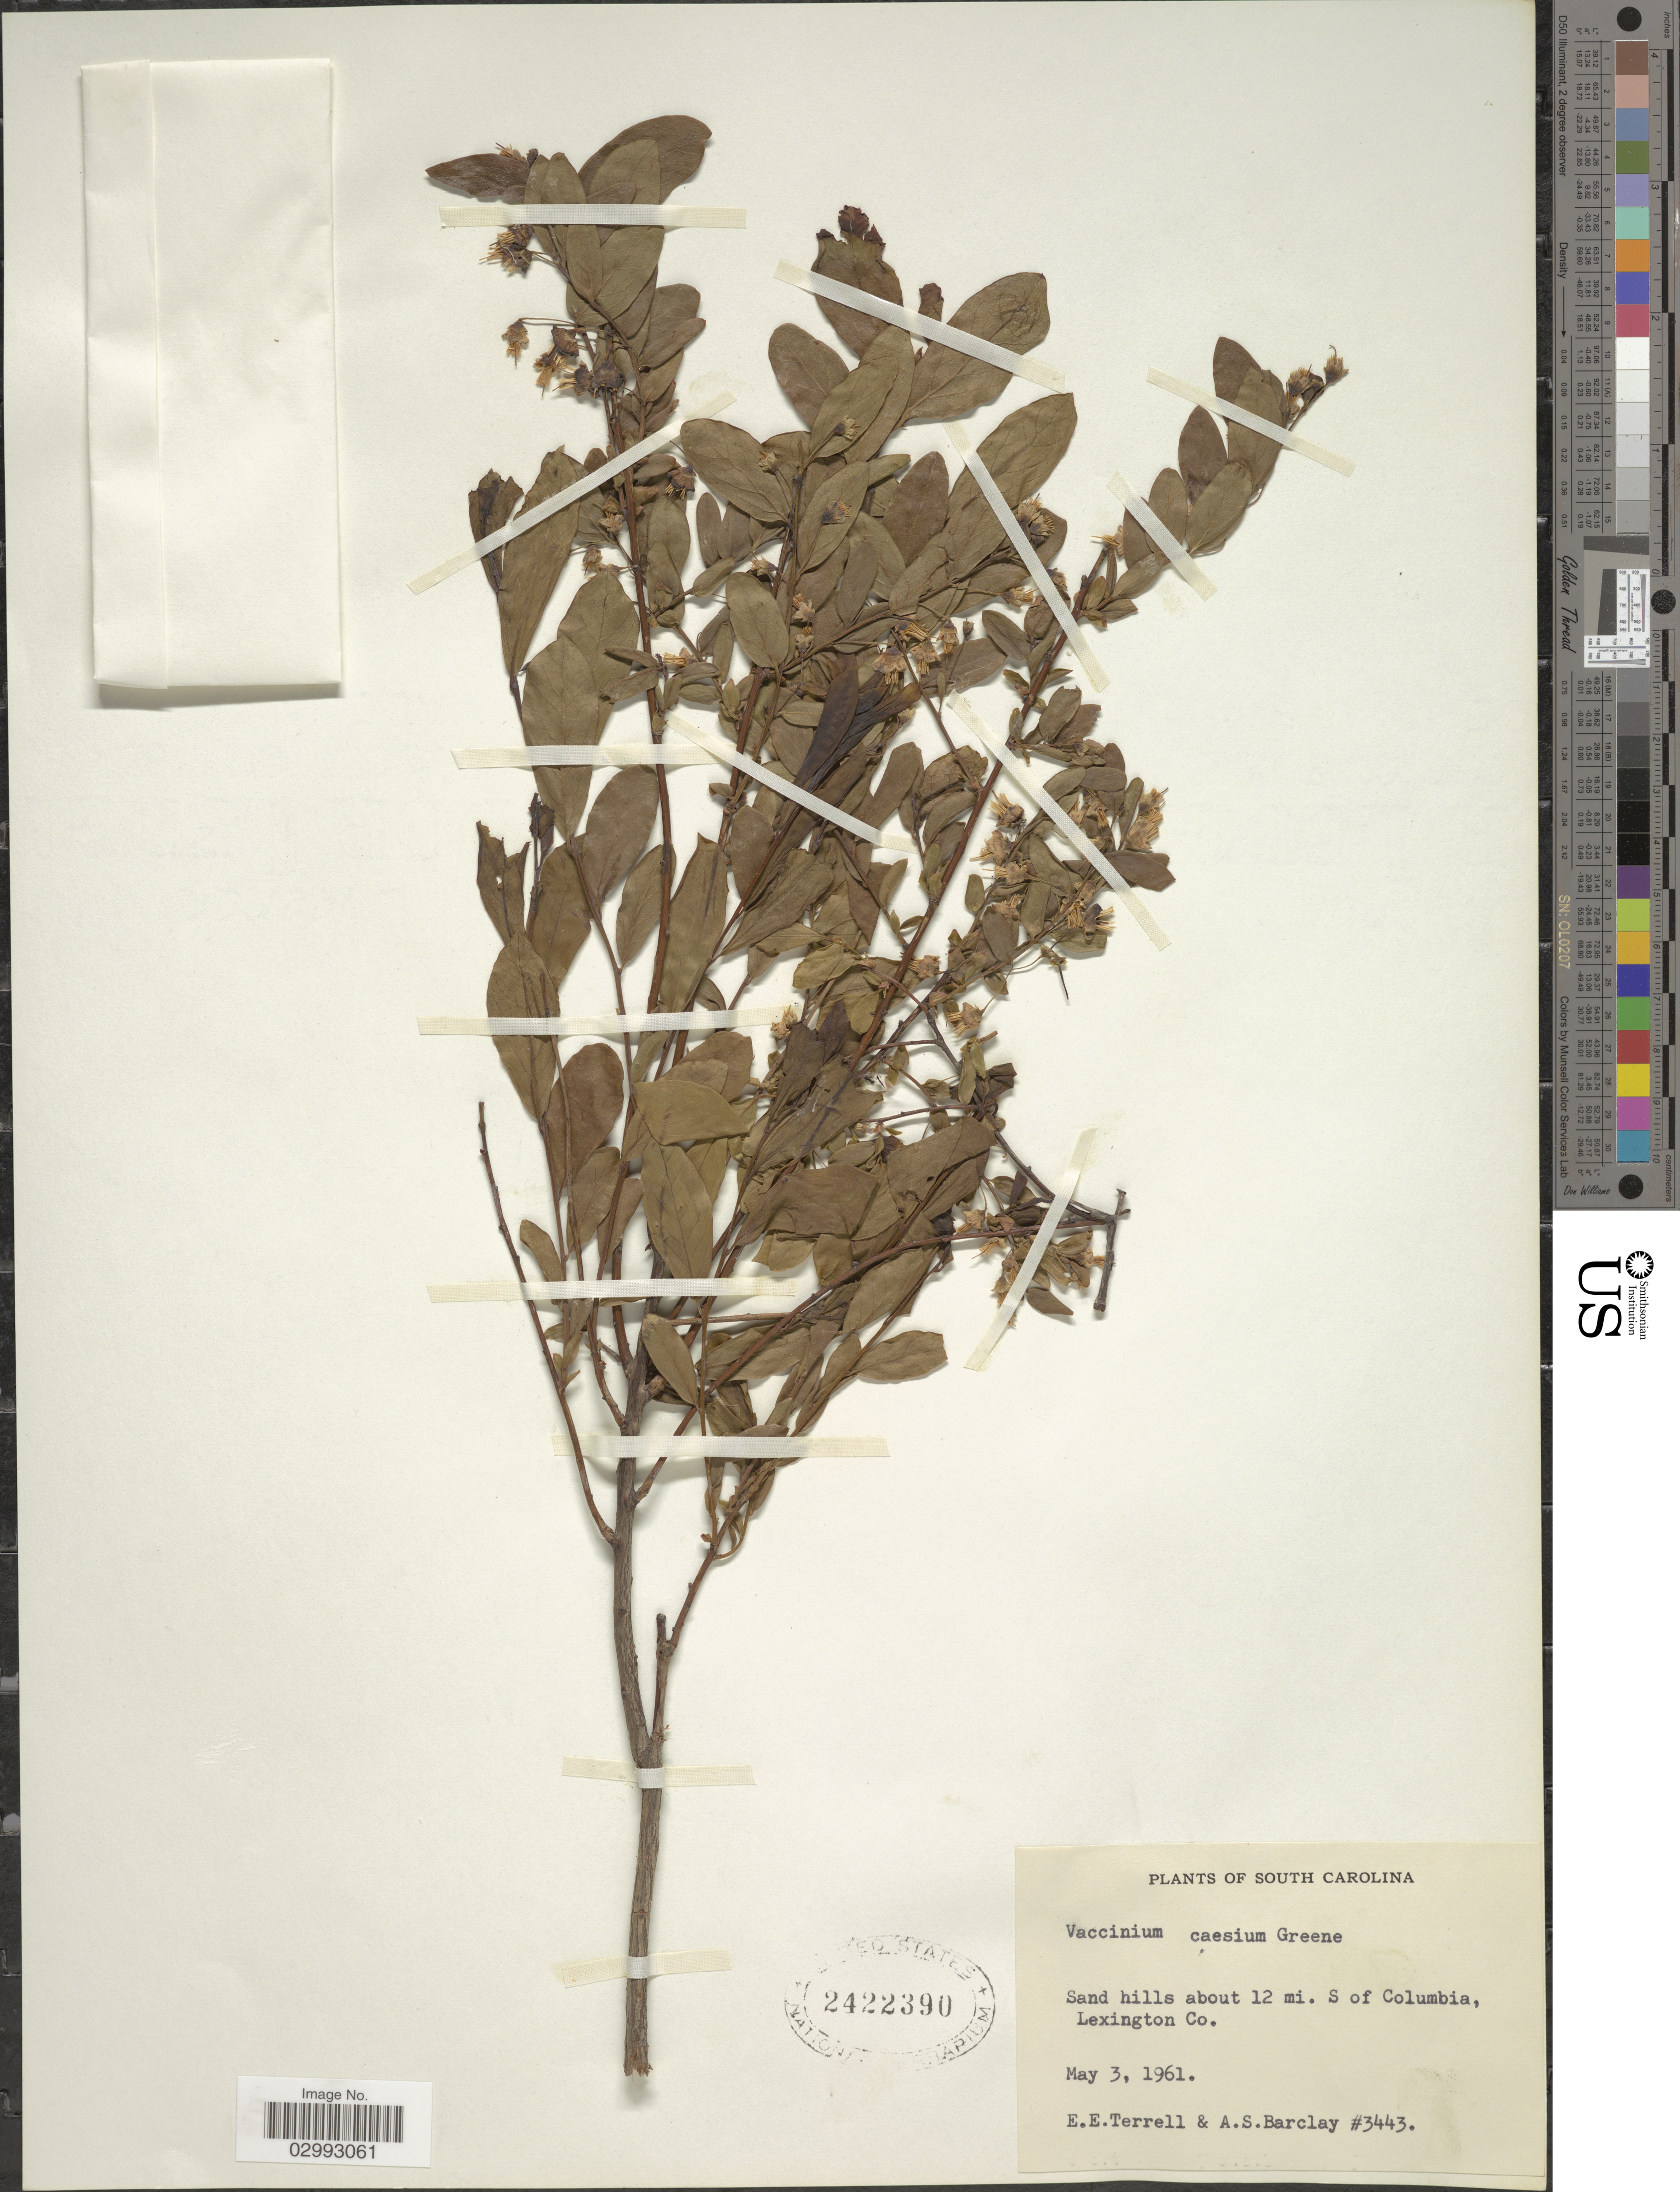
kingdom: Plantae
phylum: Tracheophyta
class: Magnoliopsida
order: Ericales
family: Ericaceae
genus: Polycodium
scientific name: Polycodium caesium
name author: (Greene) Greene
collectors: E. E. Terrell & A. S. Barclay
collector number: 3443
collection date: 1961-05-03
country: United States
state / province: South Carolina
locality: About 12 mi. S of Columbia, Lexington Co.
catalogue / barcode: US 2422390